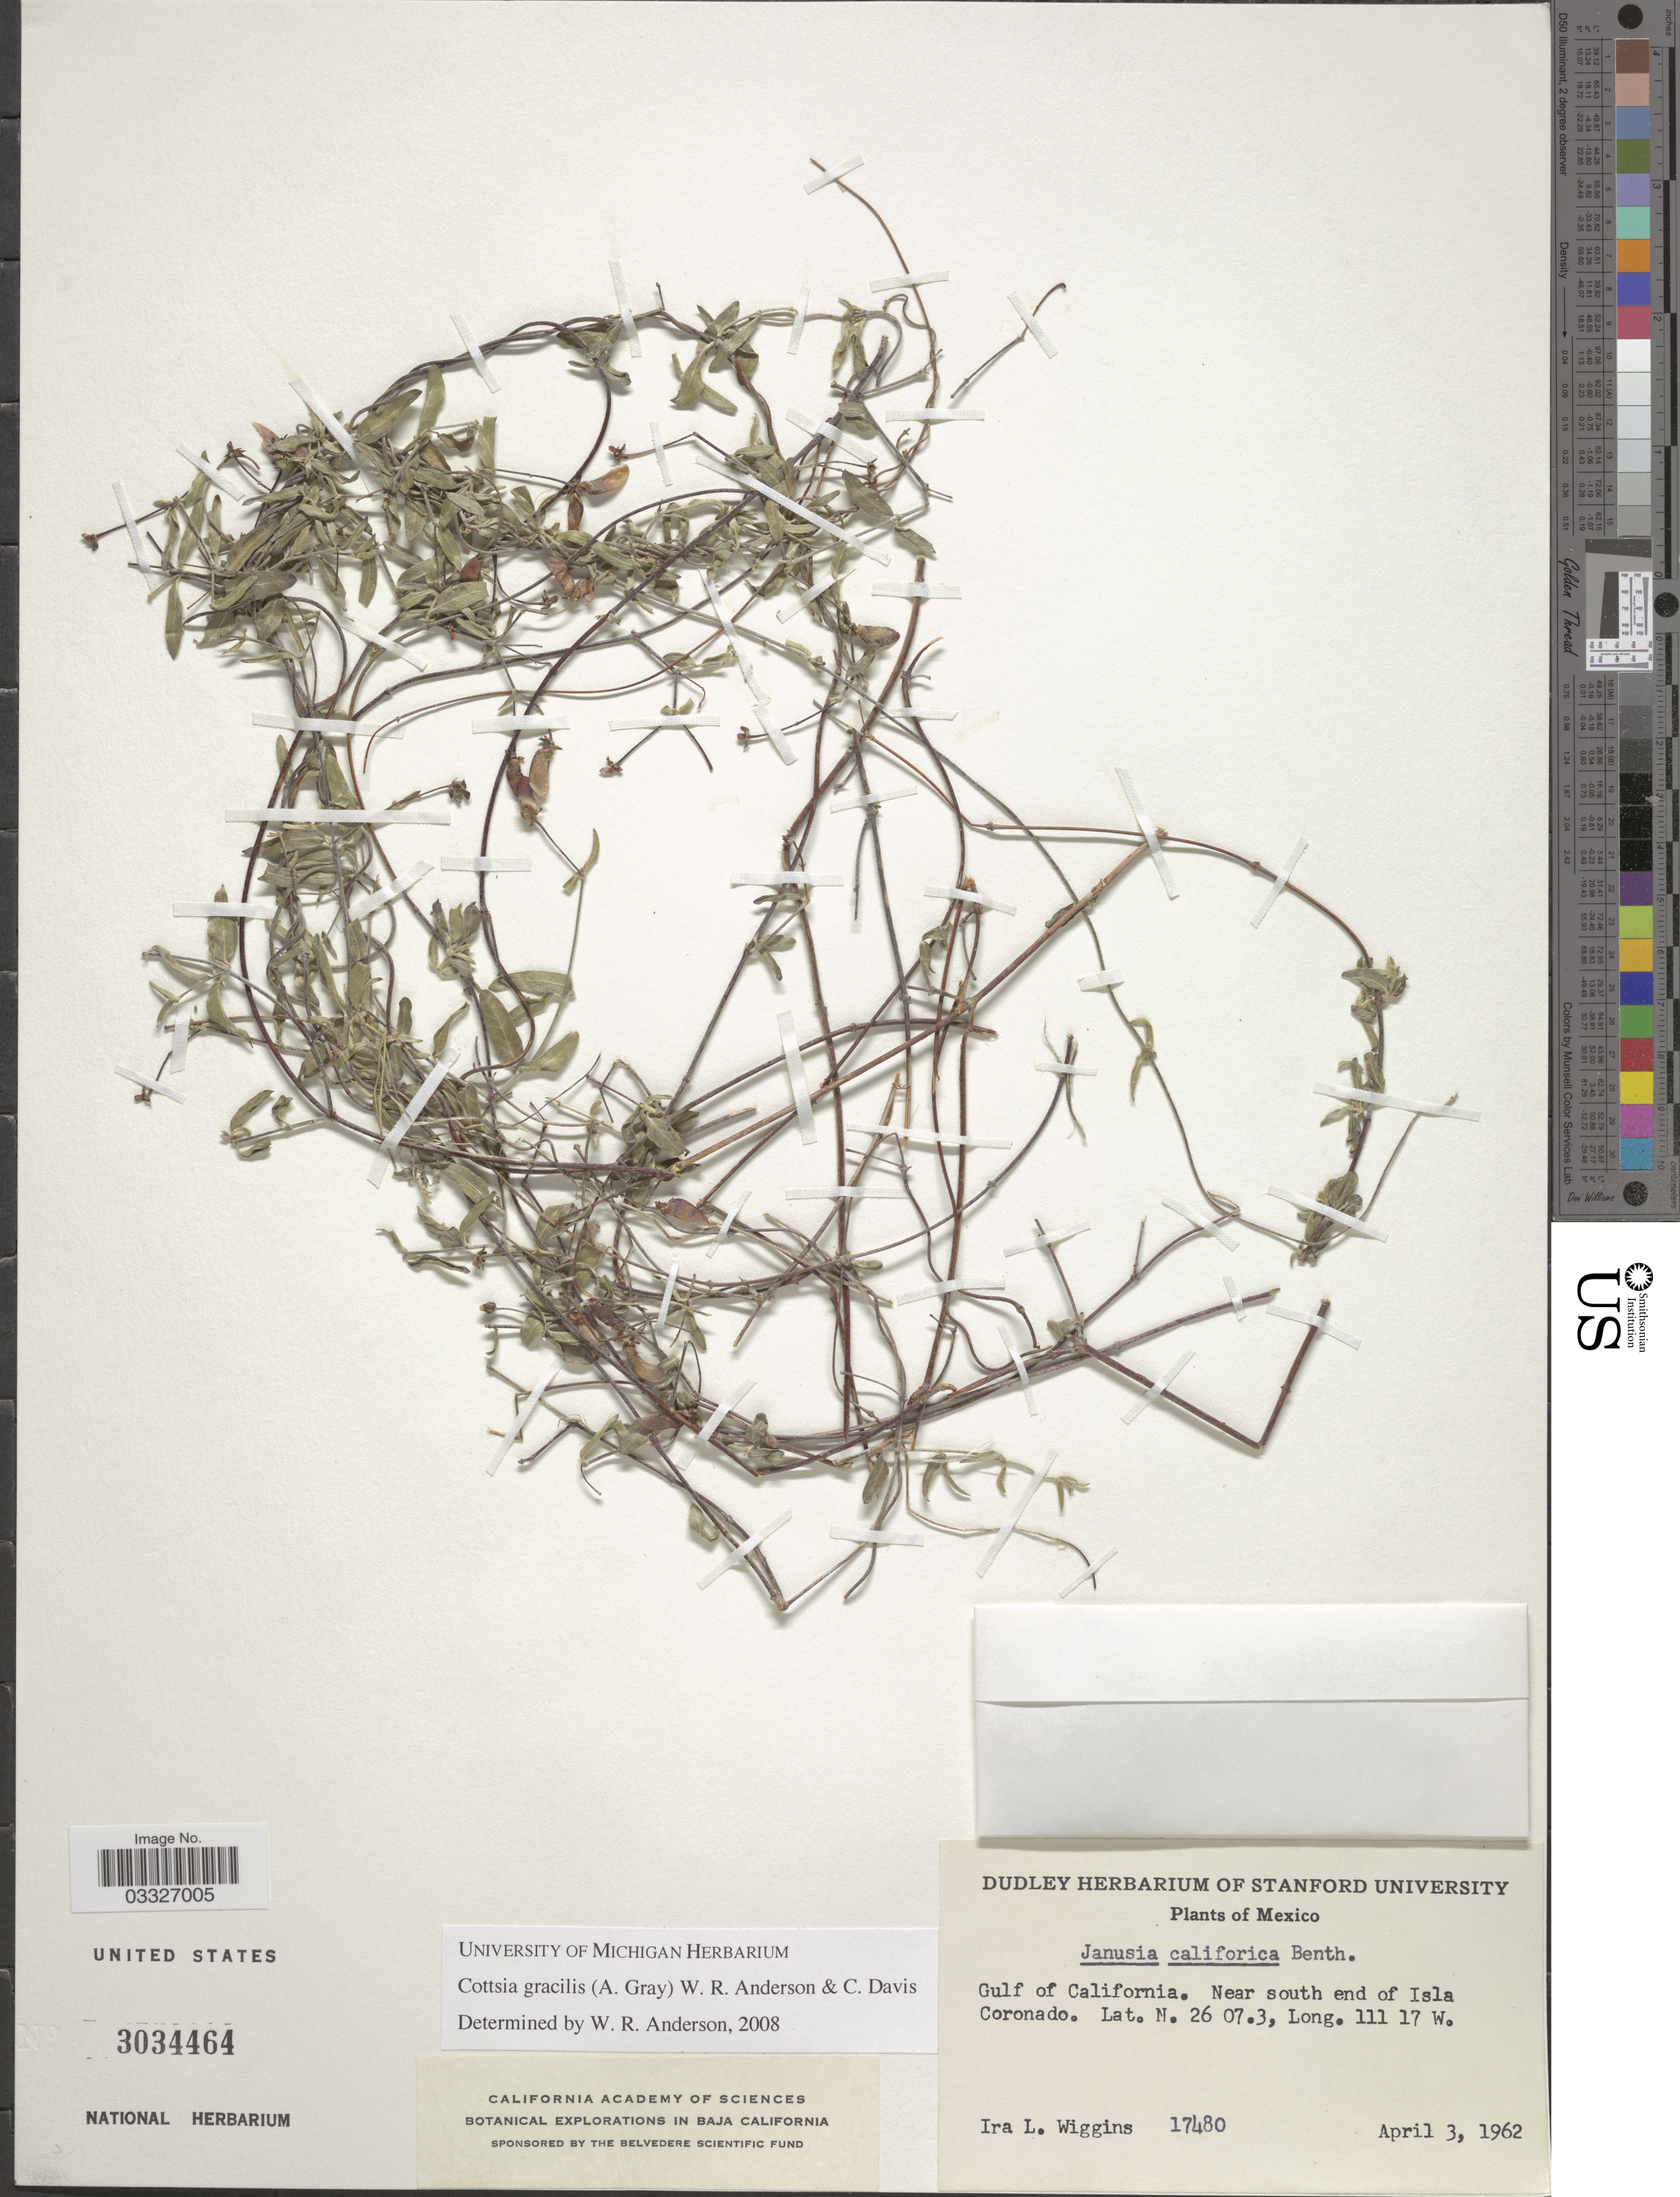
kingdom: Plantae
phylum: Tracheophyta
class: Magnoliopsida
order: Malpighiales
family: Malpighiaceae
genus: Cottsia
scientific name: Cottsia gracilis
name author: (A. Gray) W.R. Anderson & C. Davis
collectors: I. L. Wiggins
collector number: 17480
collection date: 1962-04-03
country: Mexico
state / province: Baja California Norte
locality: Gulf of California. Near south end of Isla Coronado.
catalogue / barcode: US 3034464